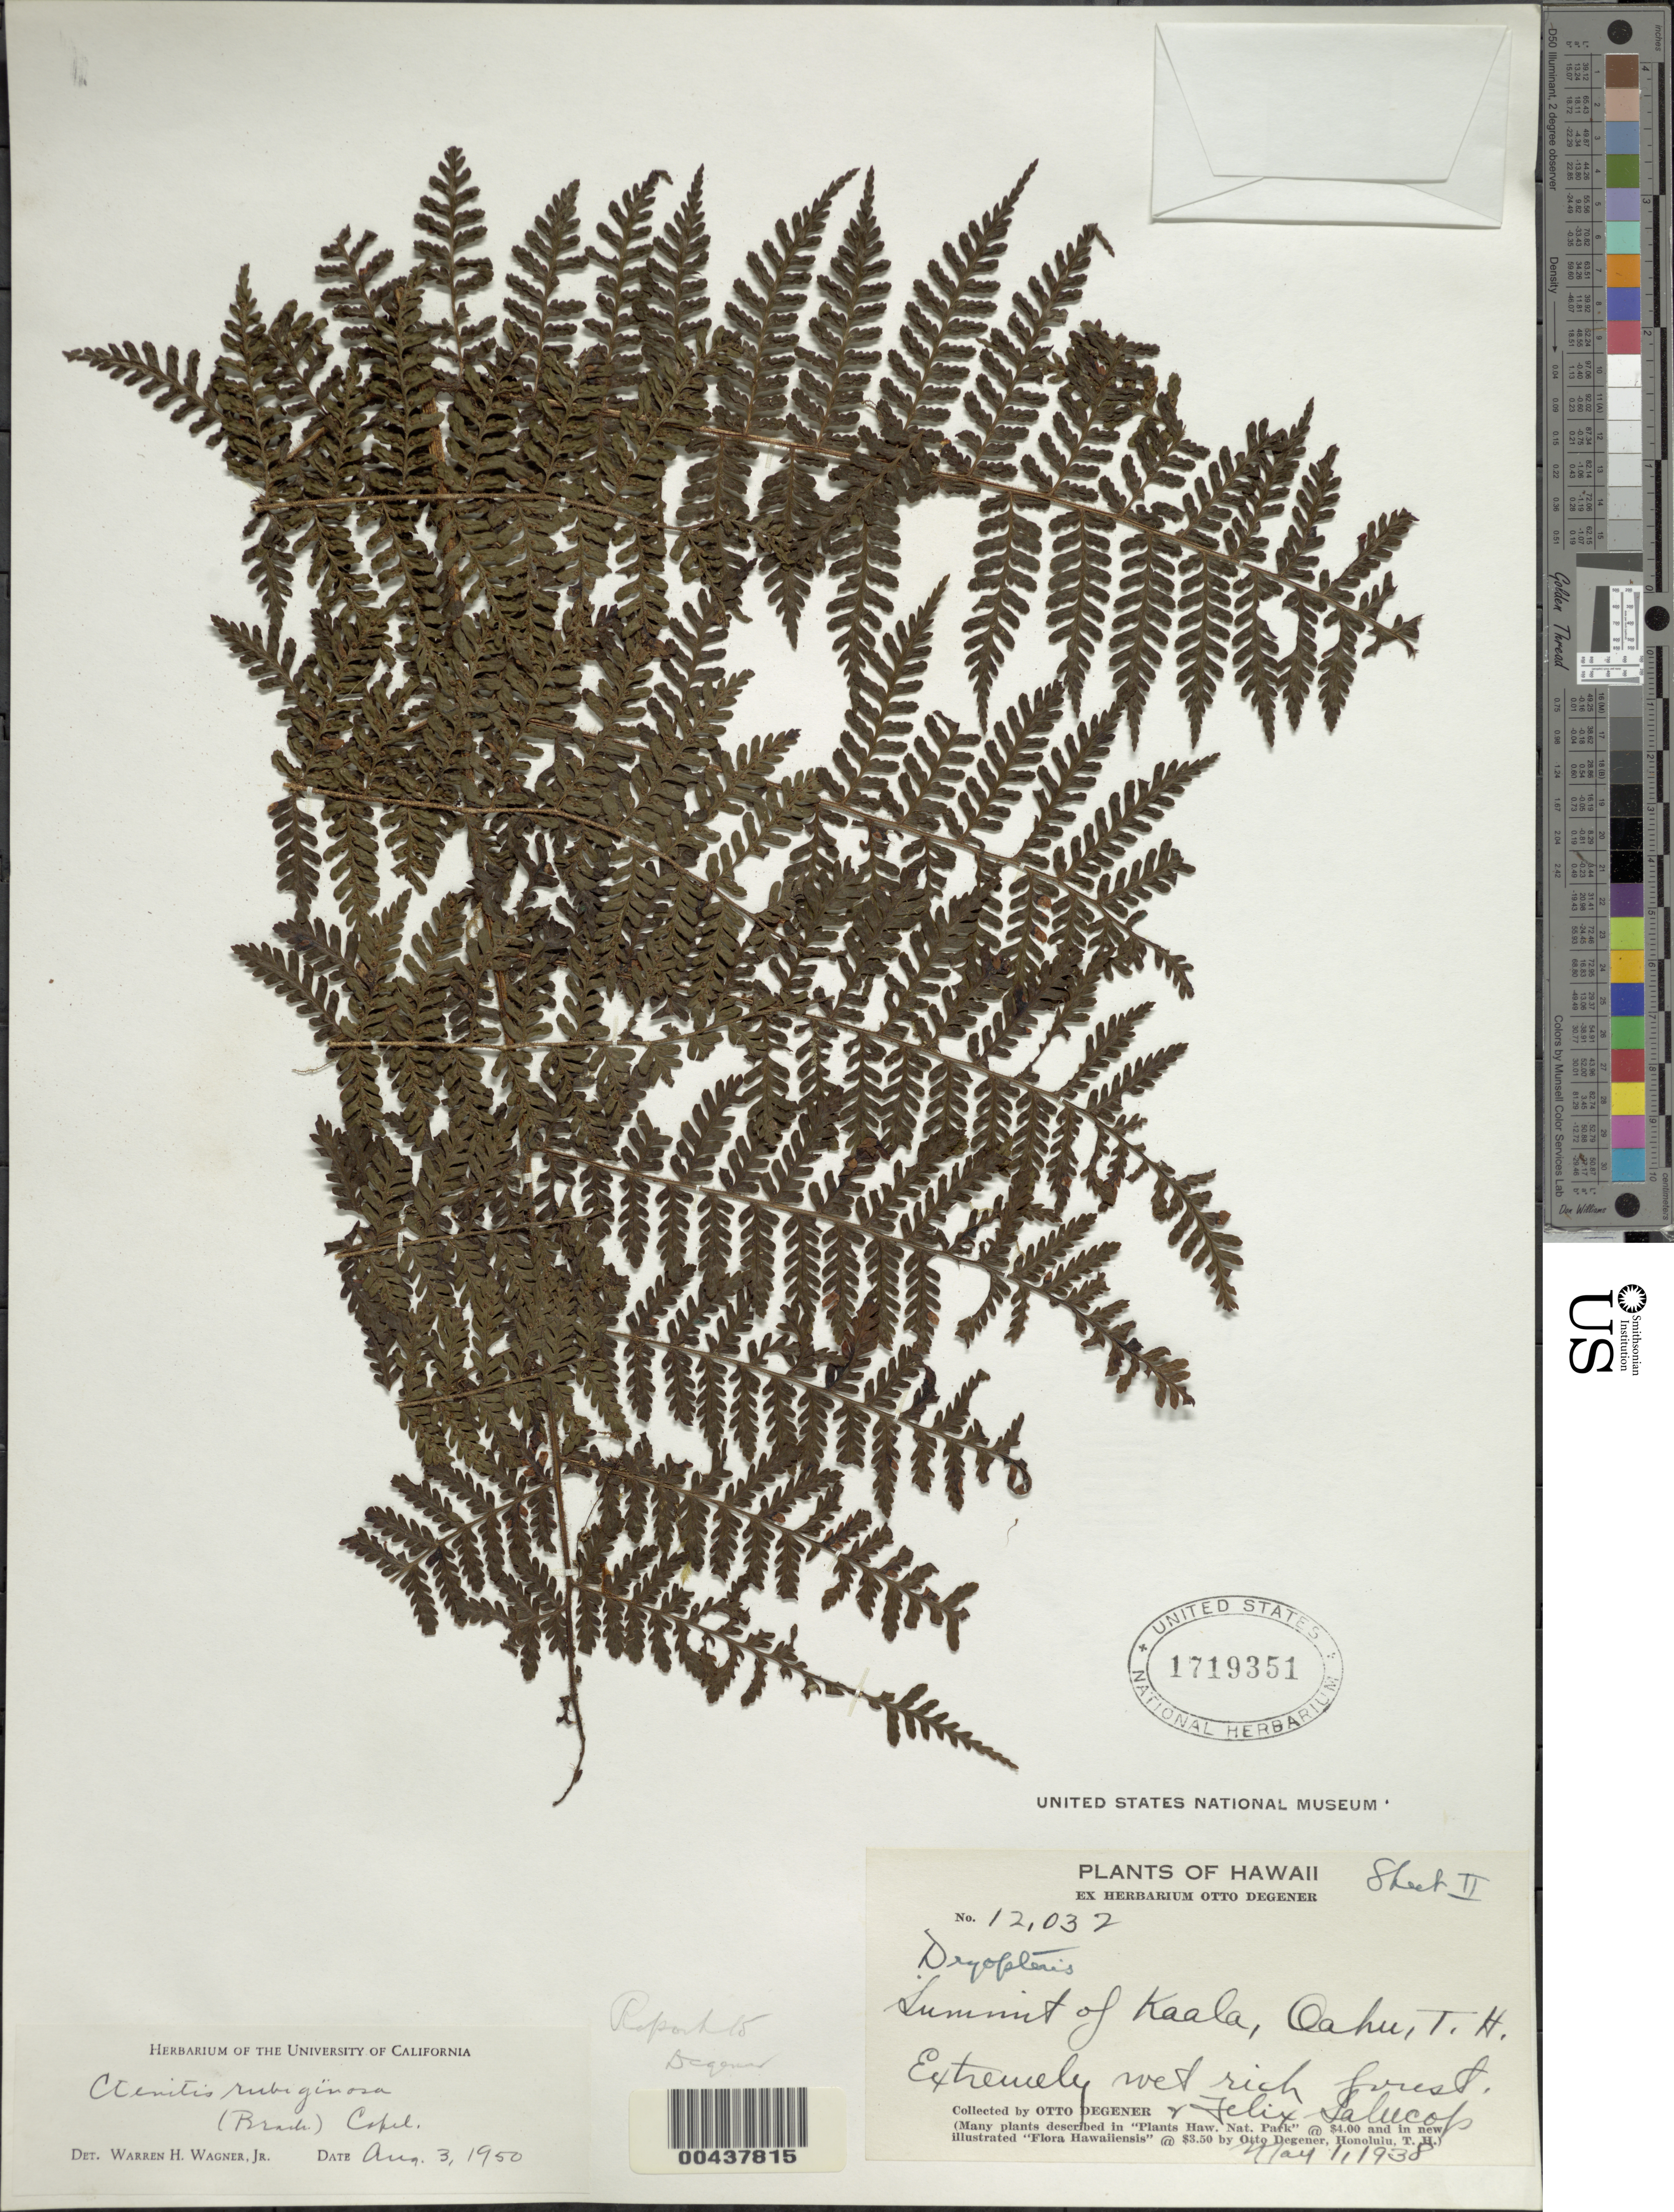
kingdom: Plantae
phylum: Tracheophyta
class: Polypodiopsida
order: Polypodiales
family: Dryopteridaceae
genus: Dryopteris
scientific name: Dryopteris rubiginosa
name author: (Brack.) Kuntze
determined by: Wagner, W. H.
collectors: O. Degener & F. Salucop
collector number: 12032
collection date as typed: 1 May 1938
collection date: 1938-05-01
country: United States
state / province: Hawaii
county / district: Honolulu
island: Oahu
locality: Summit of Kaala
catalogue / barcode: US 1719351